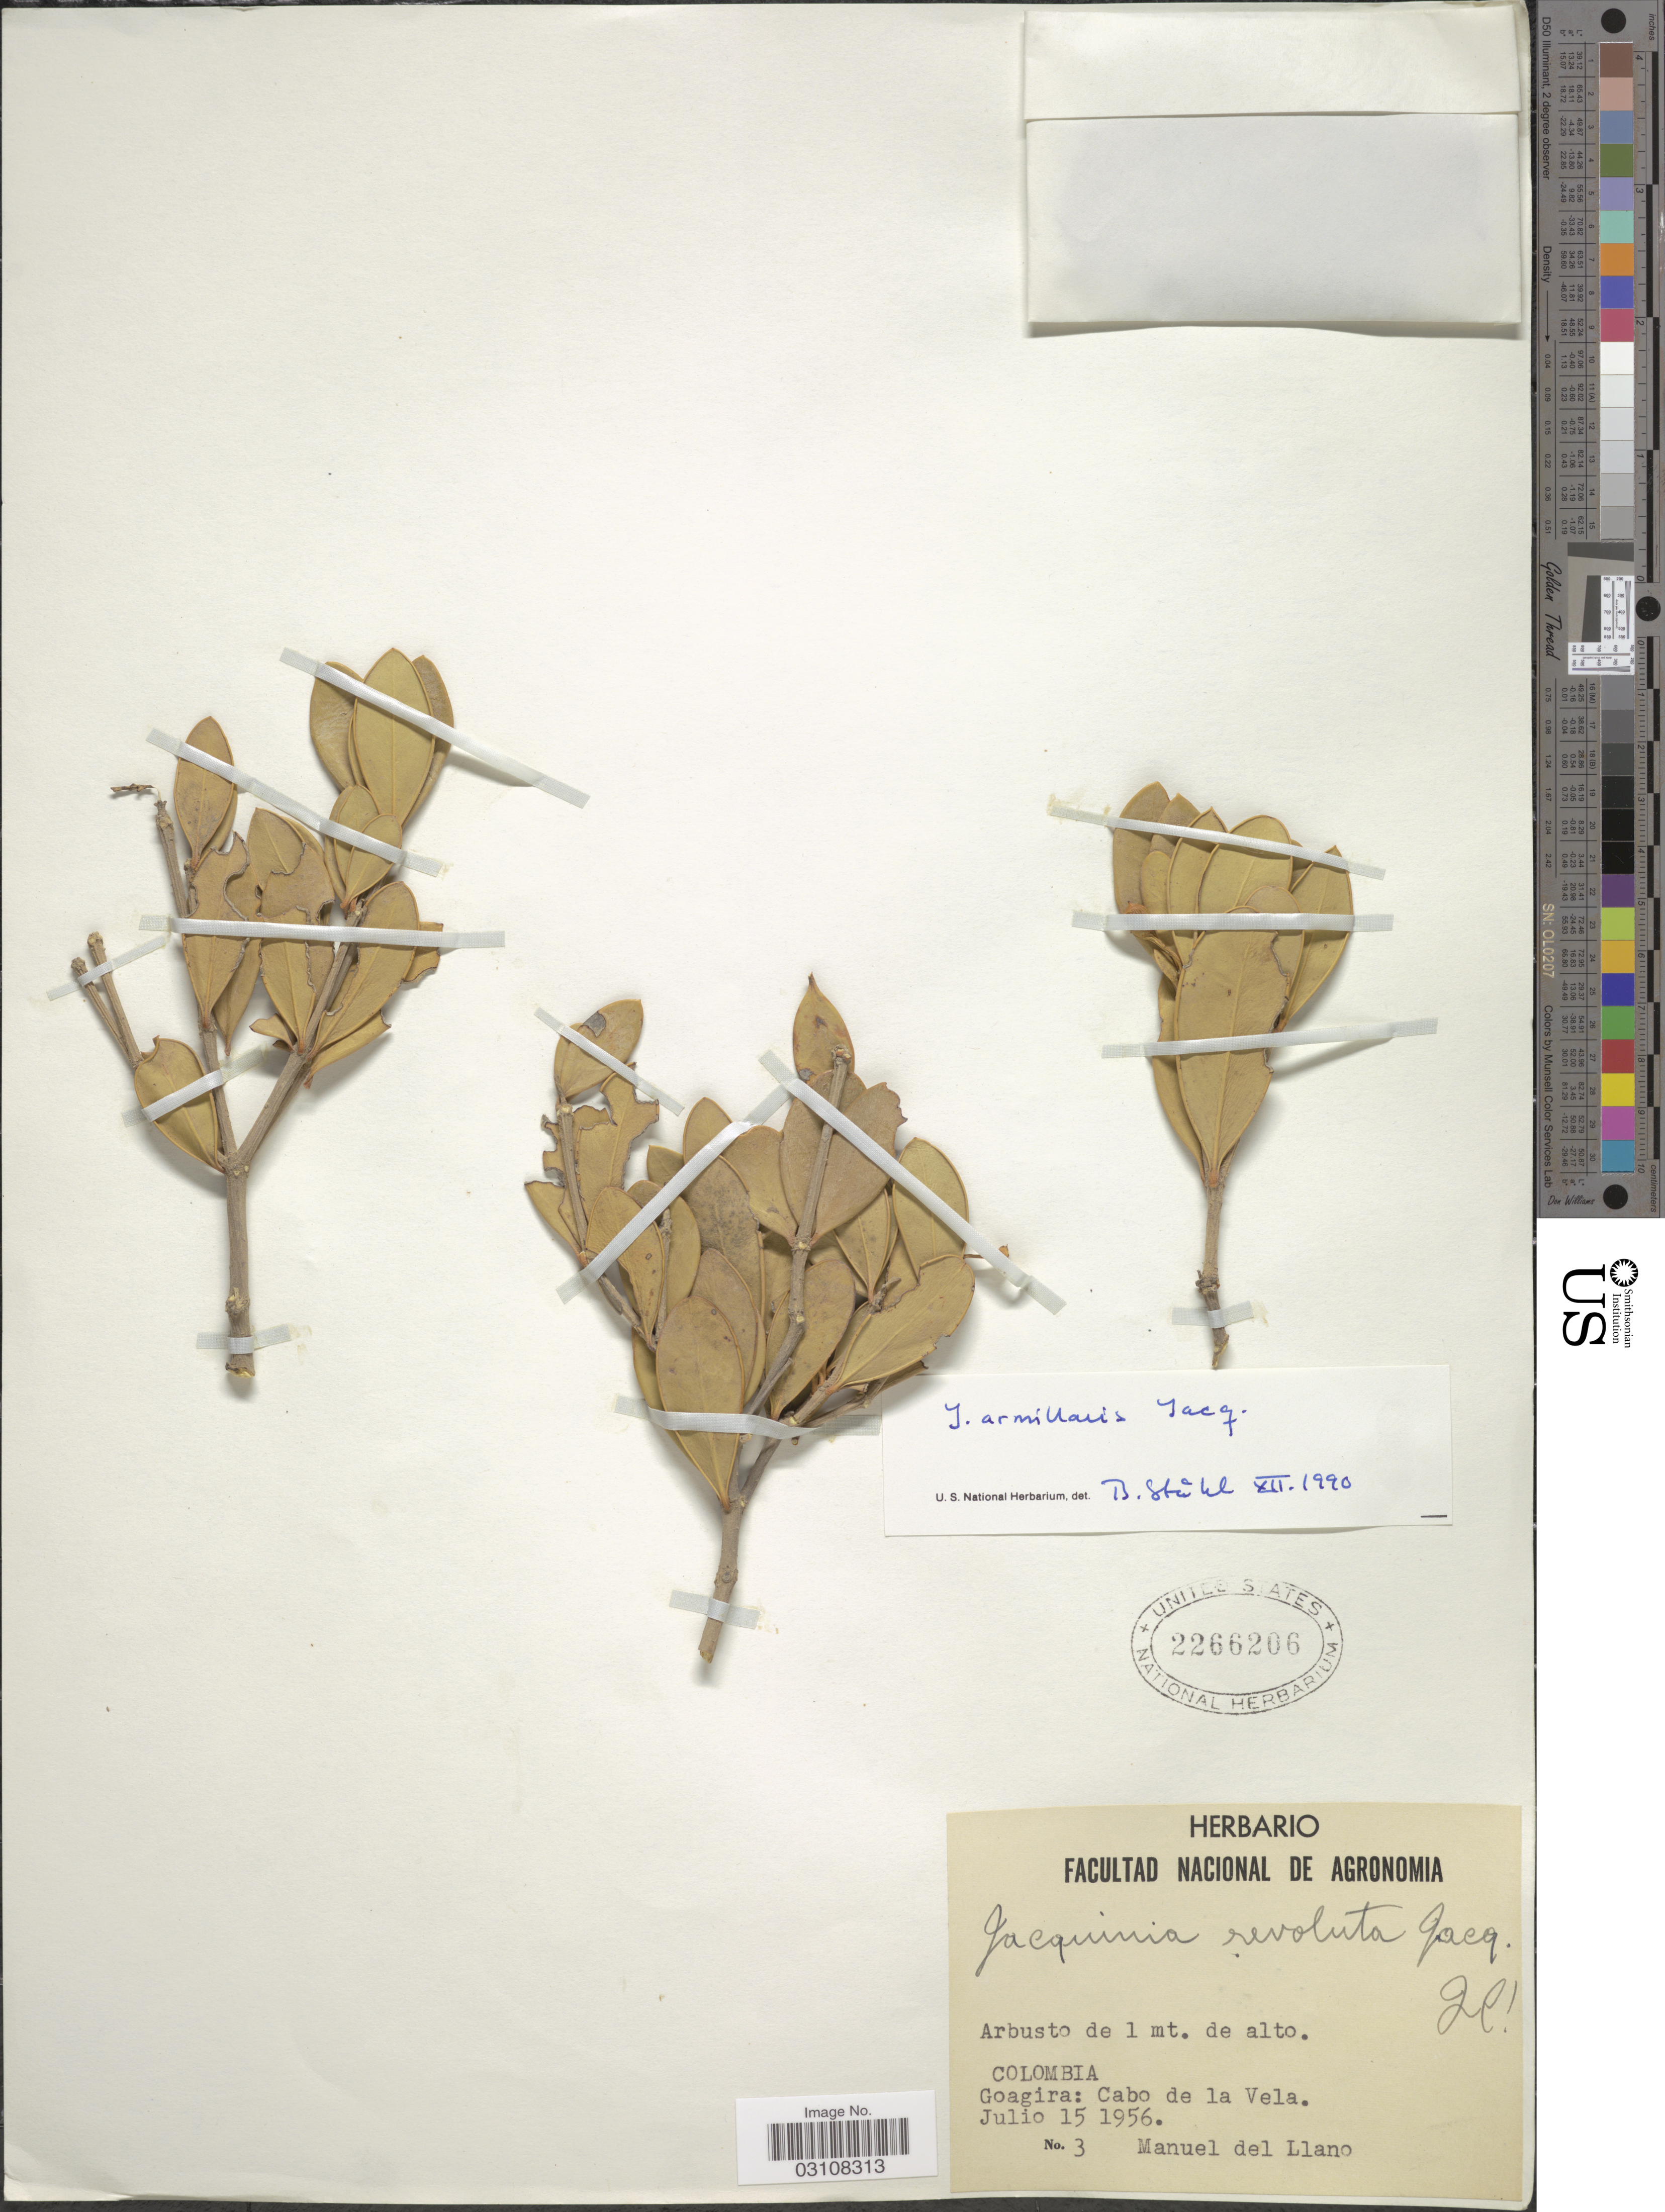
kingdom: Plantae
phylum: Tracheophyta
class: Magnoliopsida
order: Ericales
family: Primulaceae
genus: Jacquinia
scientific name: Jacquinia armillaris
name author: Jacq.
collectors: M. d. Llano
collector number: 3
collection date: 1956-07-15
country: Colombia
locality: Goagira: Cabo de la Vela.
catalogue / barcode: US 2266206